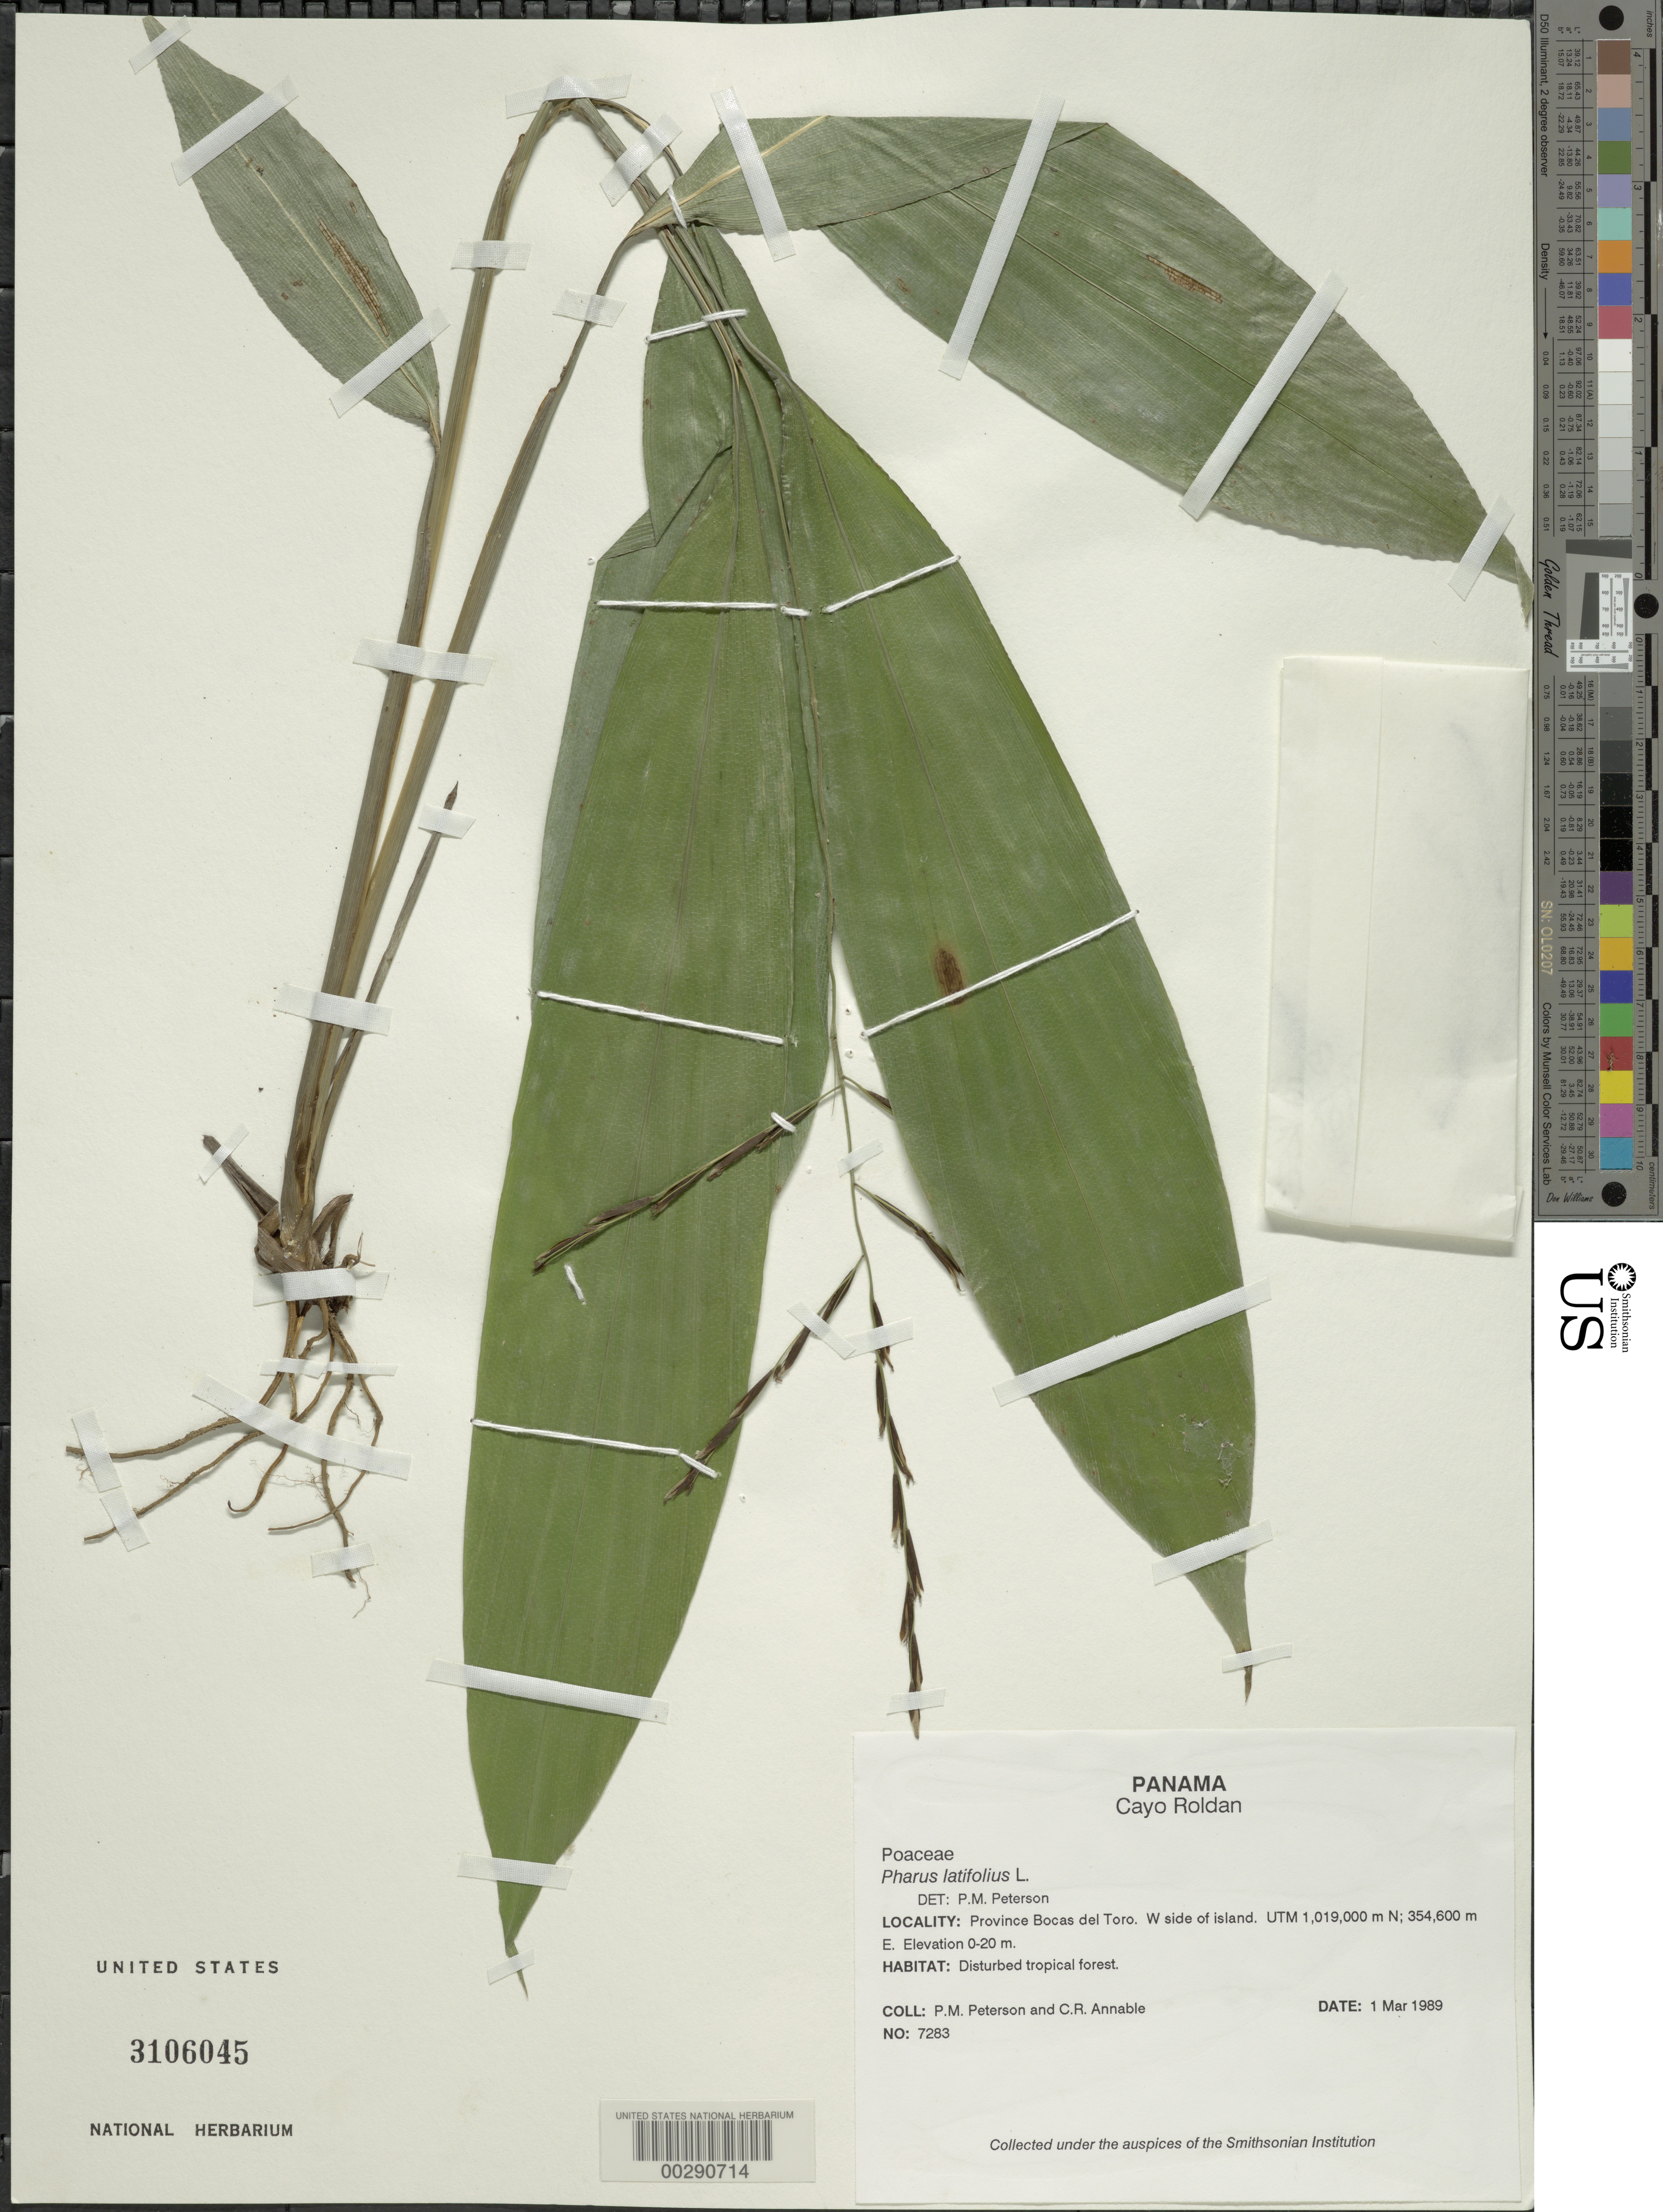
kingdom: Plantae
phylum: Tracheophyta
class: Liliopsida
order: Poales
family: Poaceae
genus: Pharus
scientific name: Pharus latifolius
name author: L.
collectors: P. M. Peterson & C. R. Annable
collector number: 7283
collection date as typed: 01 Mar 1989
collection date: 1989-03-01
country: Panama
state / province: Bocas del Toro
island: Cayo Roldán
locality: W side of Island; Cayo Roldan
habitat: Disturbed tropical forest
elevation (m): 0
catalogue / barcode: US 3106045